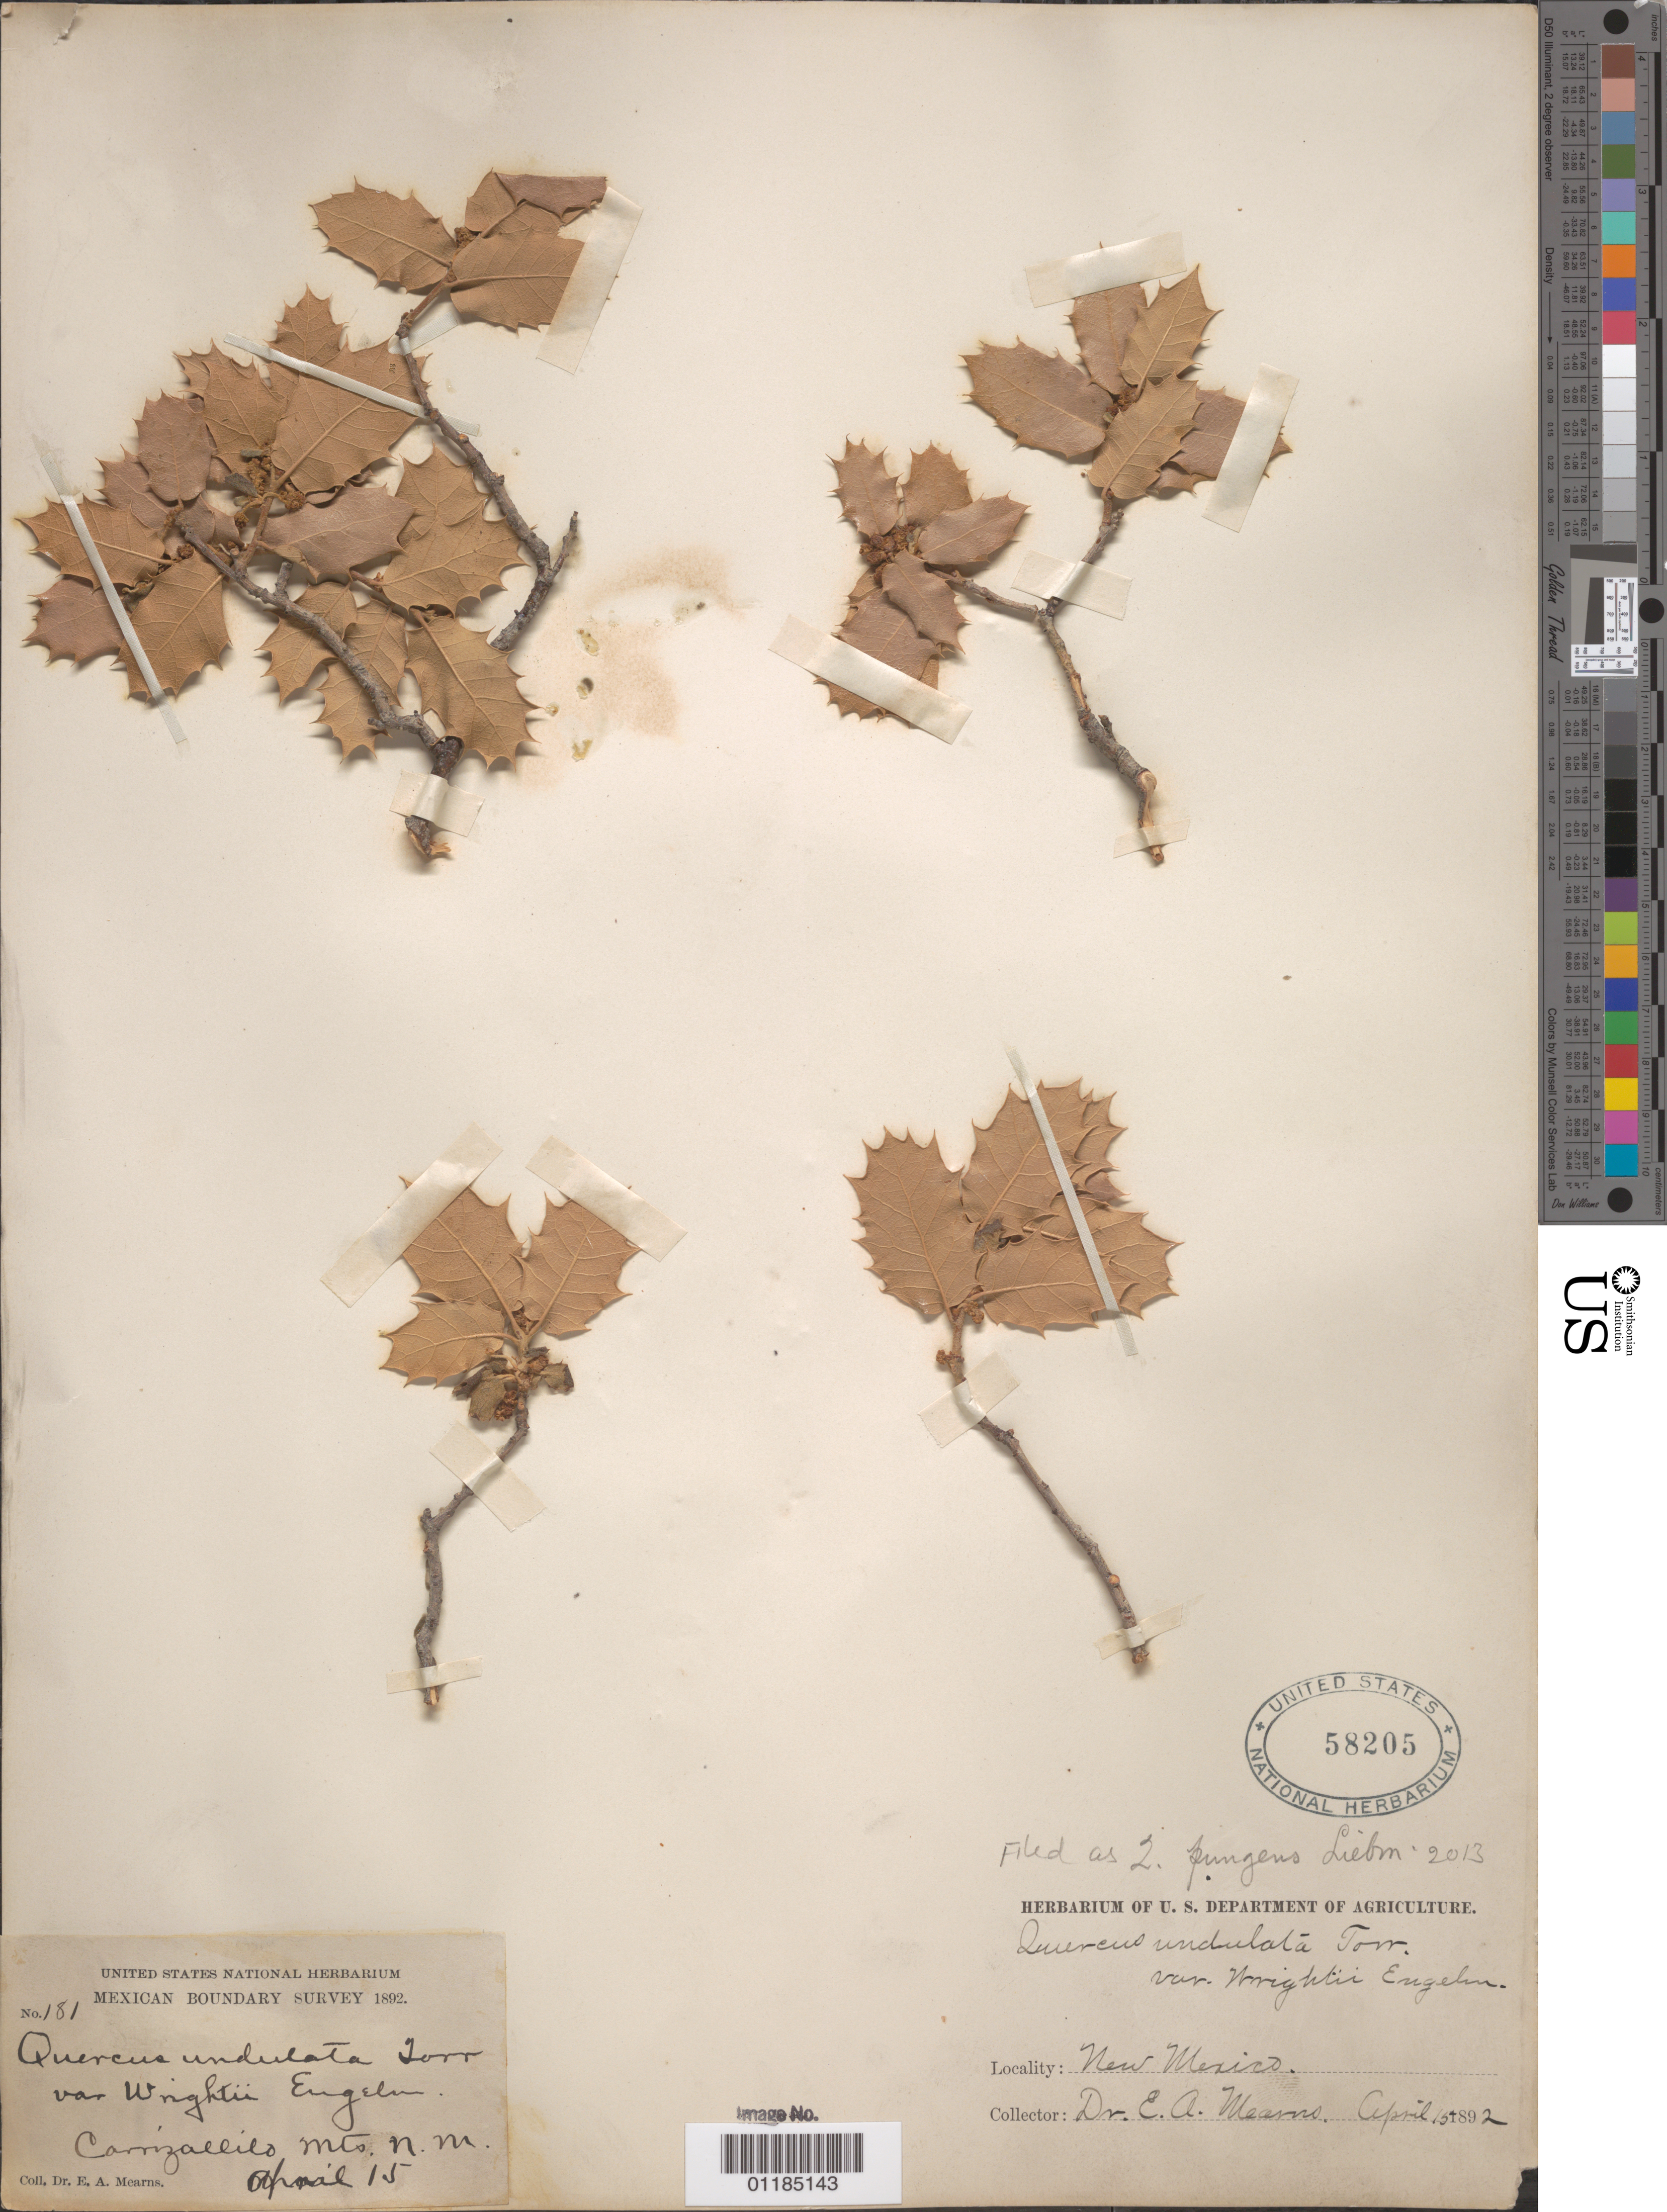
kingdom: Plantae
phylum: Tracheophyta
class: Magnoliopsida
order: Fagales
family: Fagaceae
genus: Quercus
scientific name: Quercus pungens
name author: Liebm.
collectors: E. A. Mearns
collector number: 181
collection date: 1892-04-15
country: United States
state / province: New Mexico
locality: Carrizallilo Mts.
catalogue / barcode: US 58205